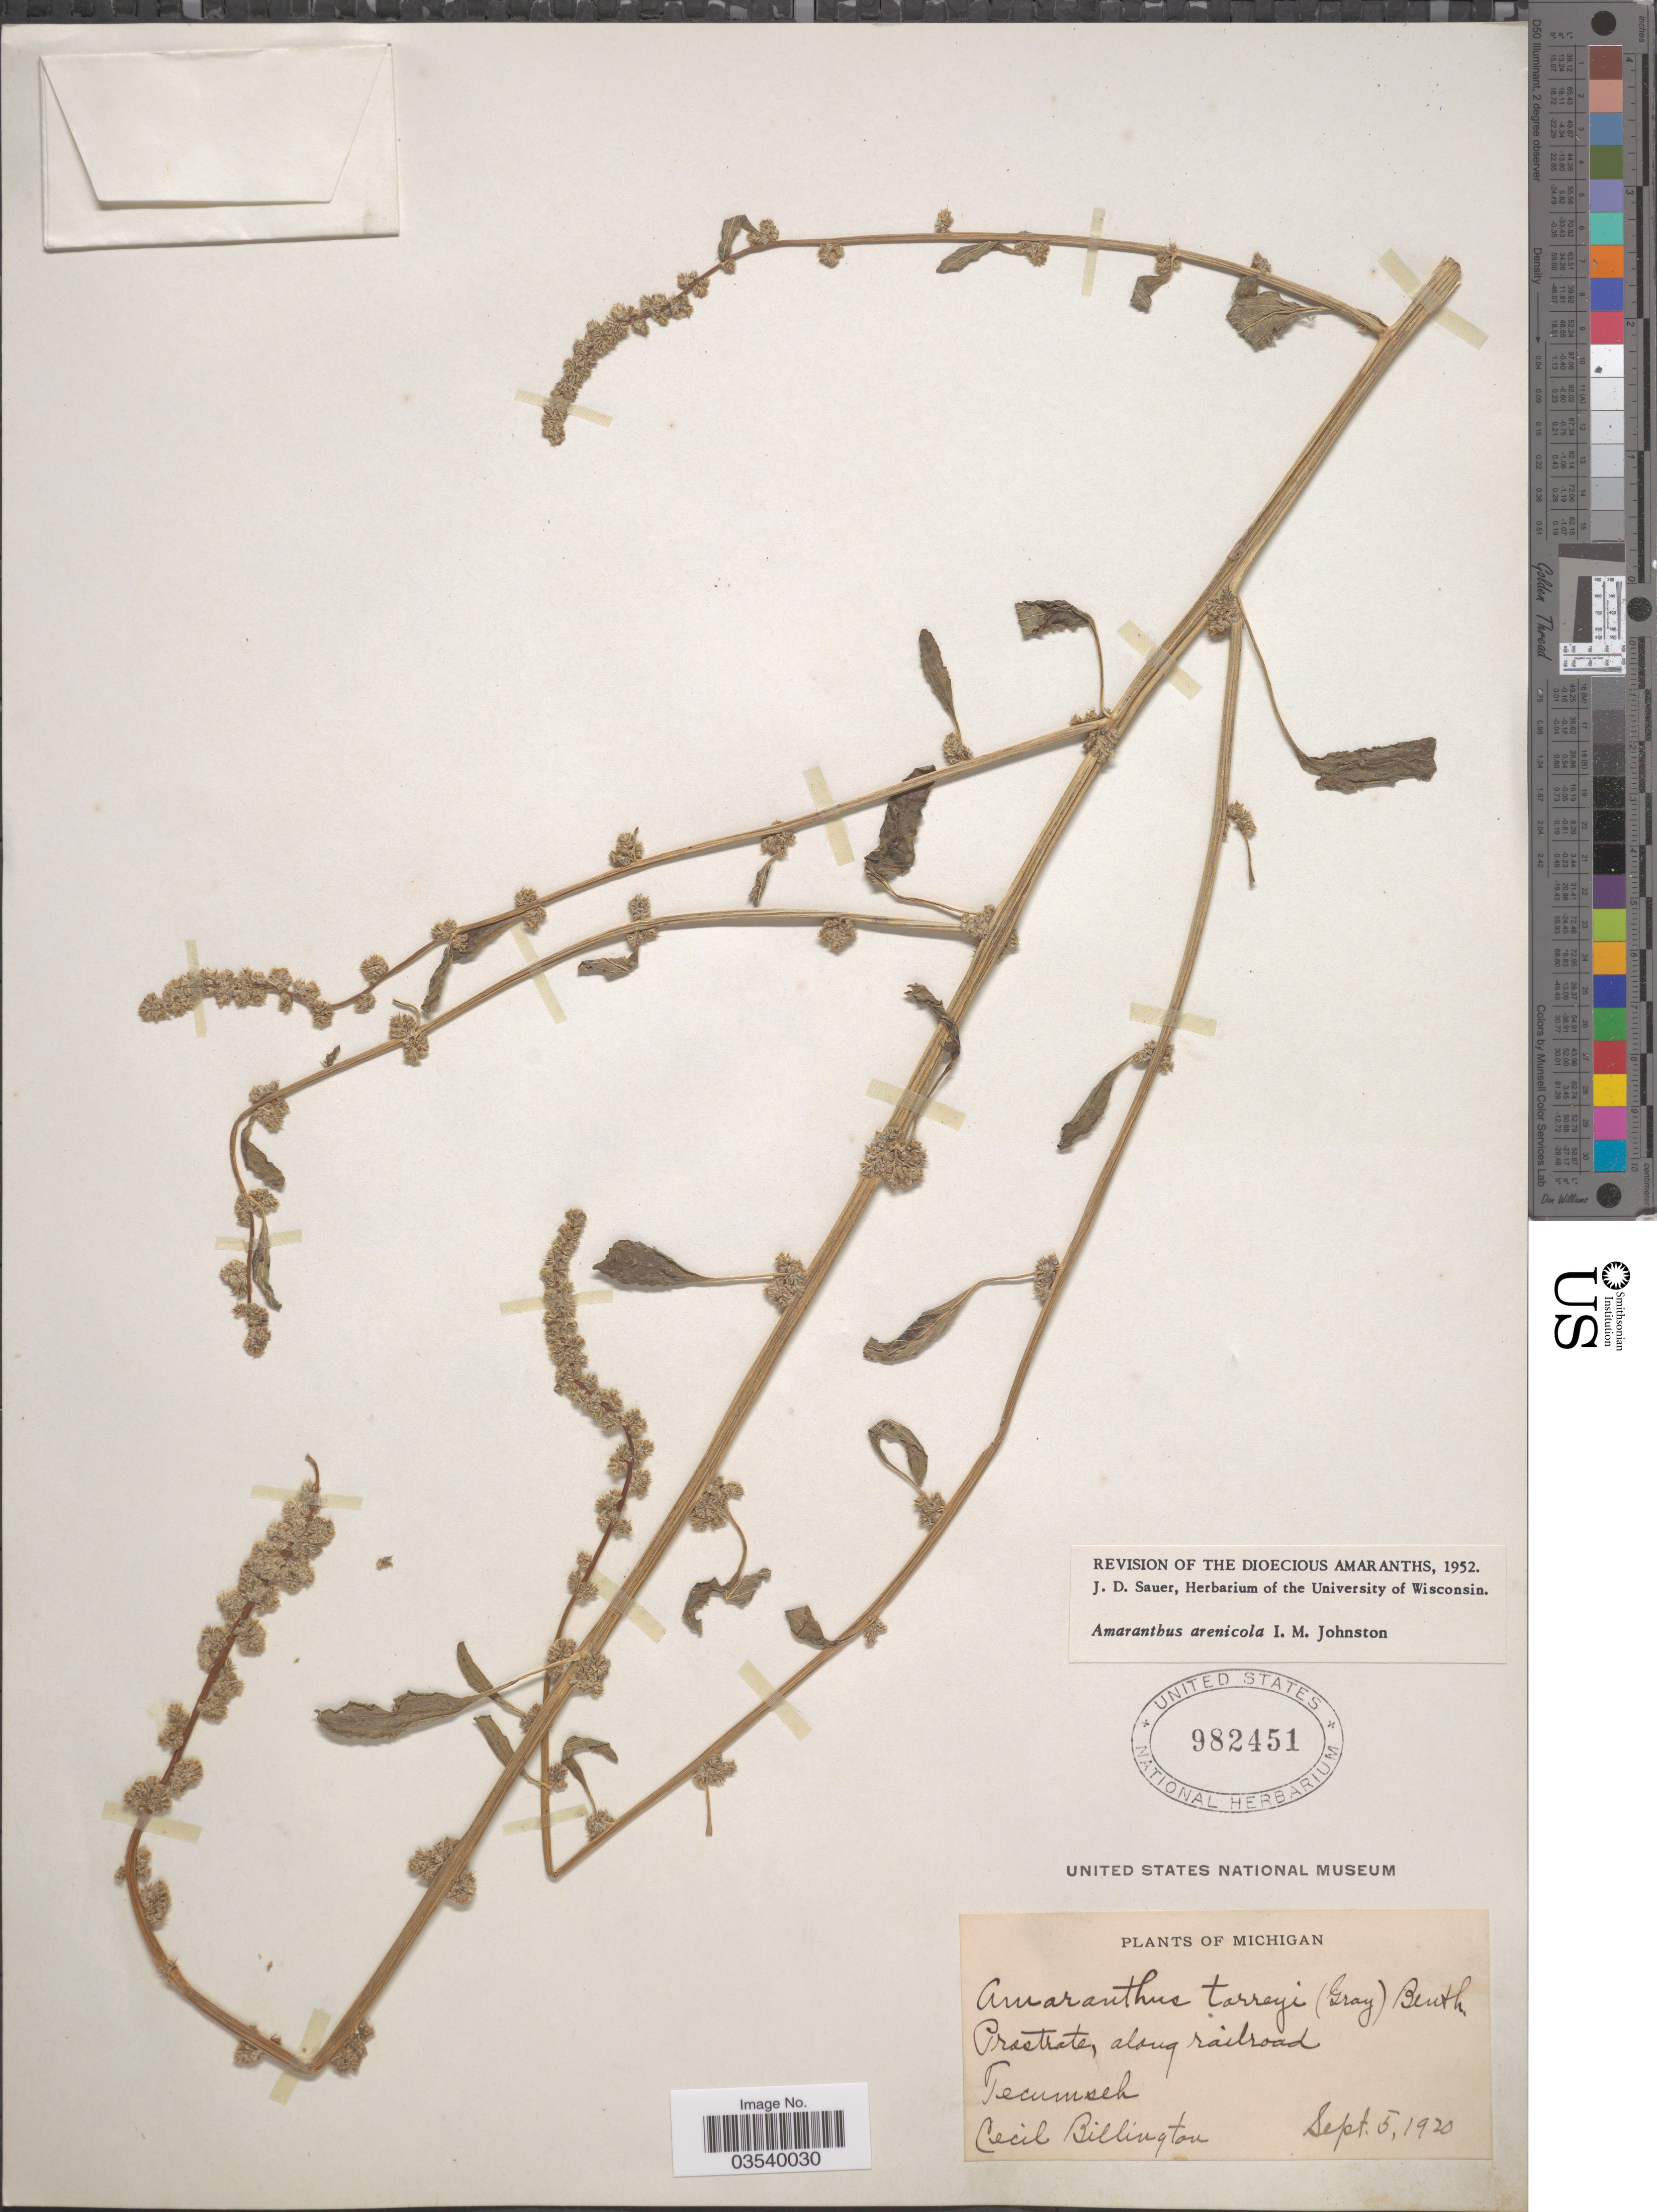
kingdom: Plantae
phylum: Tracheophyta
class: Magnoliopsida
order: Caryophyllales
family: Amaranthaceae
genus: Amaranthus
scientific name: Amaranthus arenicola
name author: I.M. Johnst.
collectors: C. Billington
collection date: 1920-09-05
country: United States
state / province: Michigan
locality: Along railroad. Tecumseh.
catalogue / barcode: US 982451